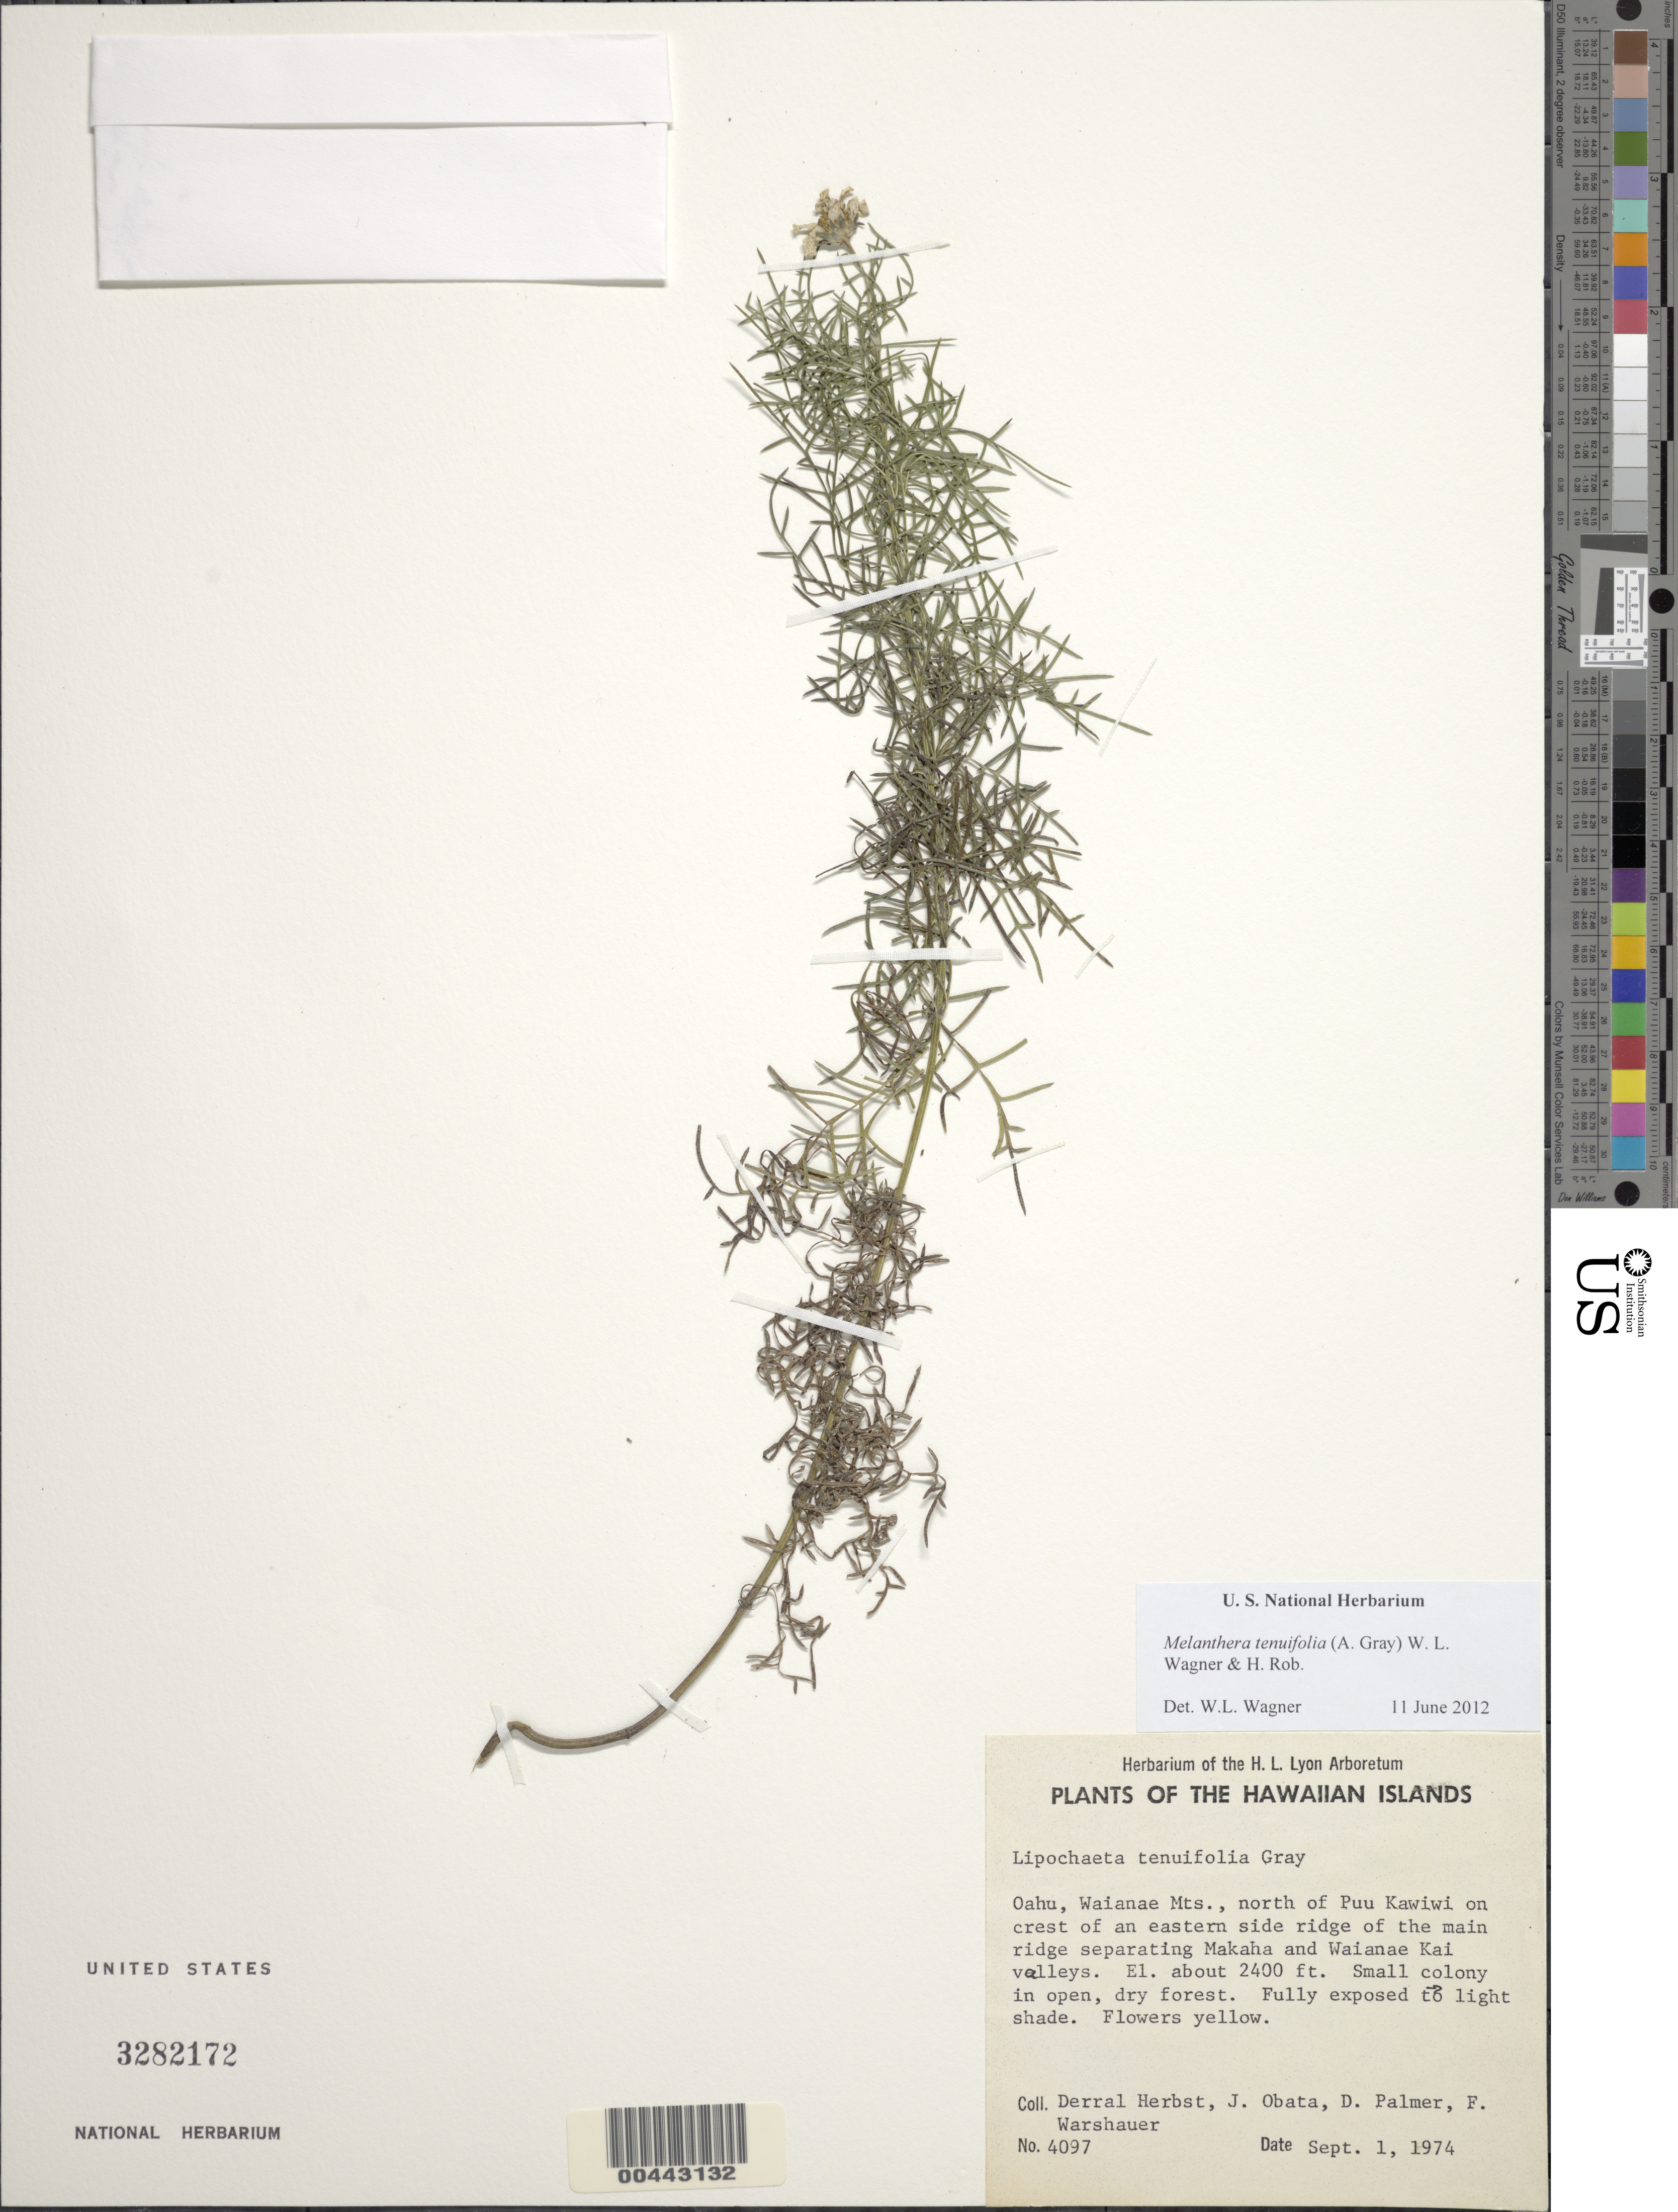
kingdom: Plantae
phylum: Tracheophyta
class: Magnoliopsida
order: Asterales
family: Asteraceae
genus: Wollastonia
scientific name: Wollastonia tenuifolia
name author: (A. Gray) Orchard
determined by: Wagner, W. L., (BOT), Smithsonian Institution - National Museum of Natural History (UNITED STATES)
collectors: D. R. Herbst, J. Obata, D. Palmer & F. Warshauer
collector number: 4097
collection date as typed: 1 Sep 1974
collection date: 1974-09-01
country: United States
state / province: Hawaii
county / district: Honolulu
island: Oahu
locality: Waianae Mts., N of Puu Kawiwi on crest of an eastern side ridge of the main ridge separating Makaha and Waianae Kai valleys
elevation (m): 732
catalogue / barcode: US 3282172